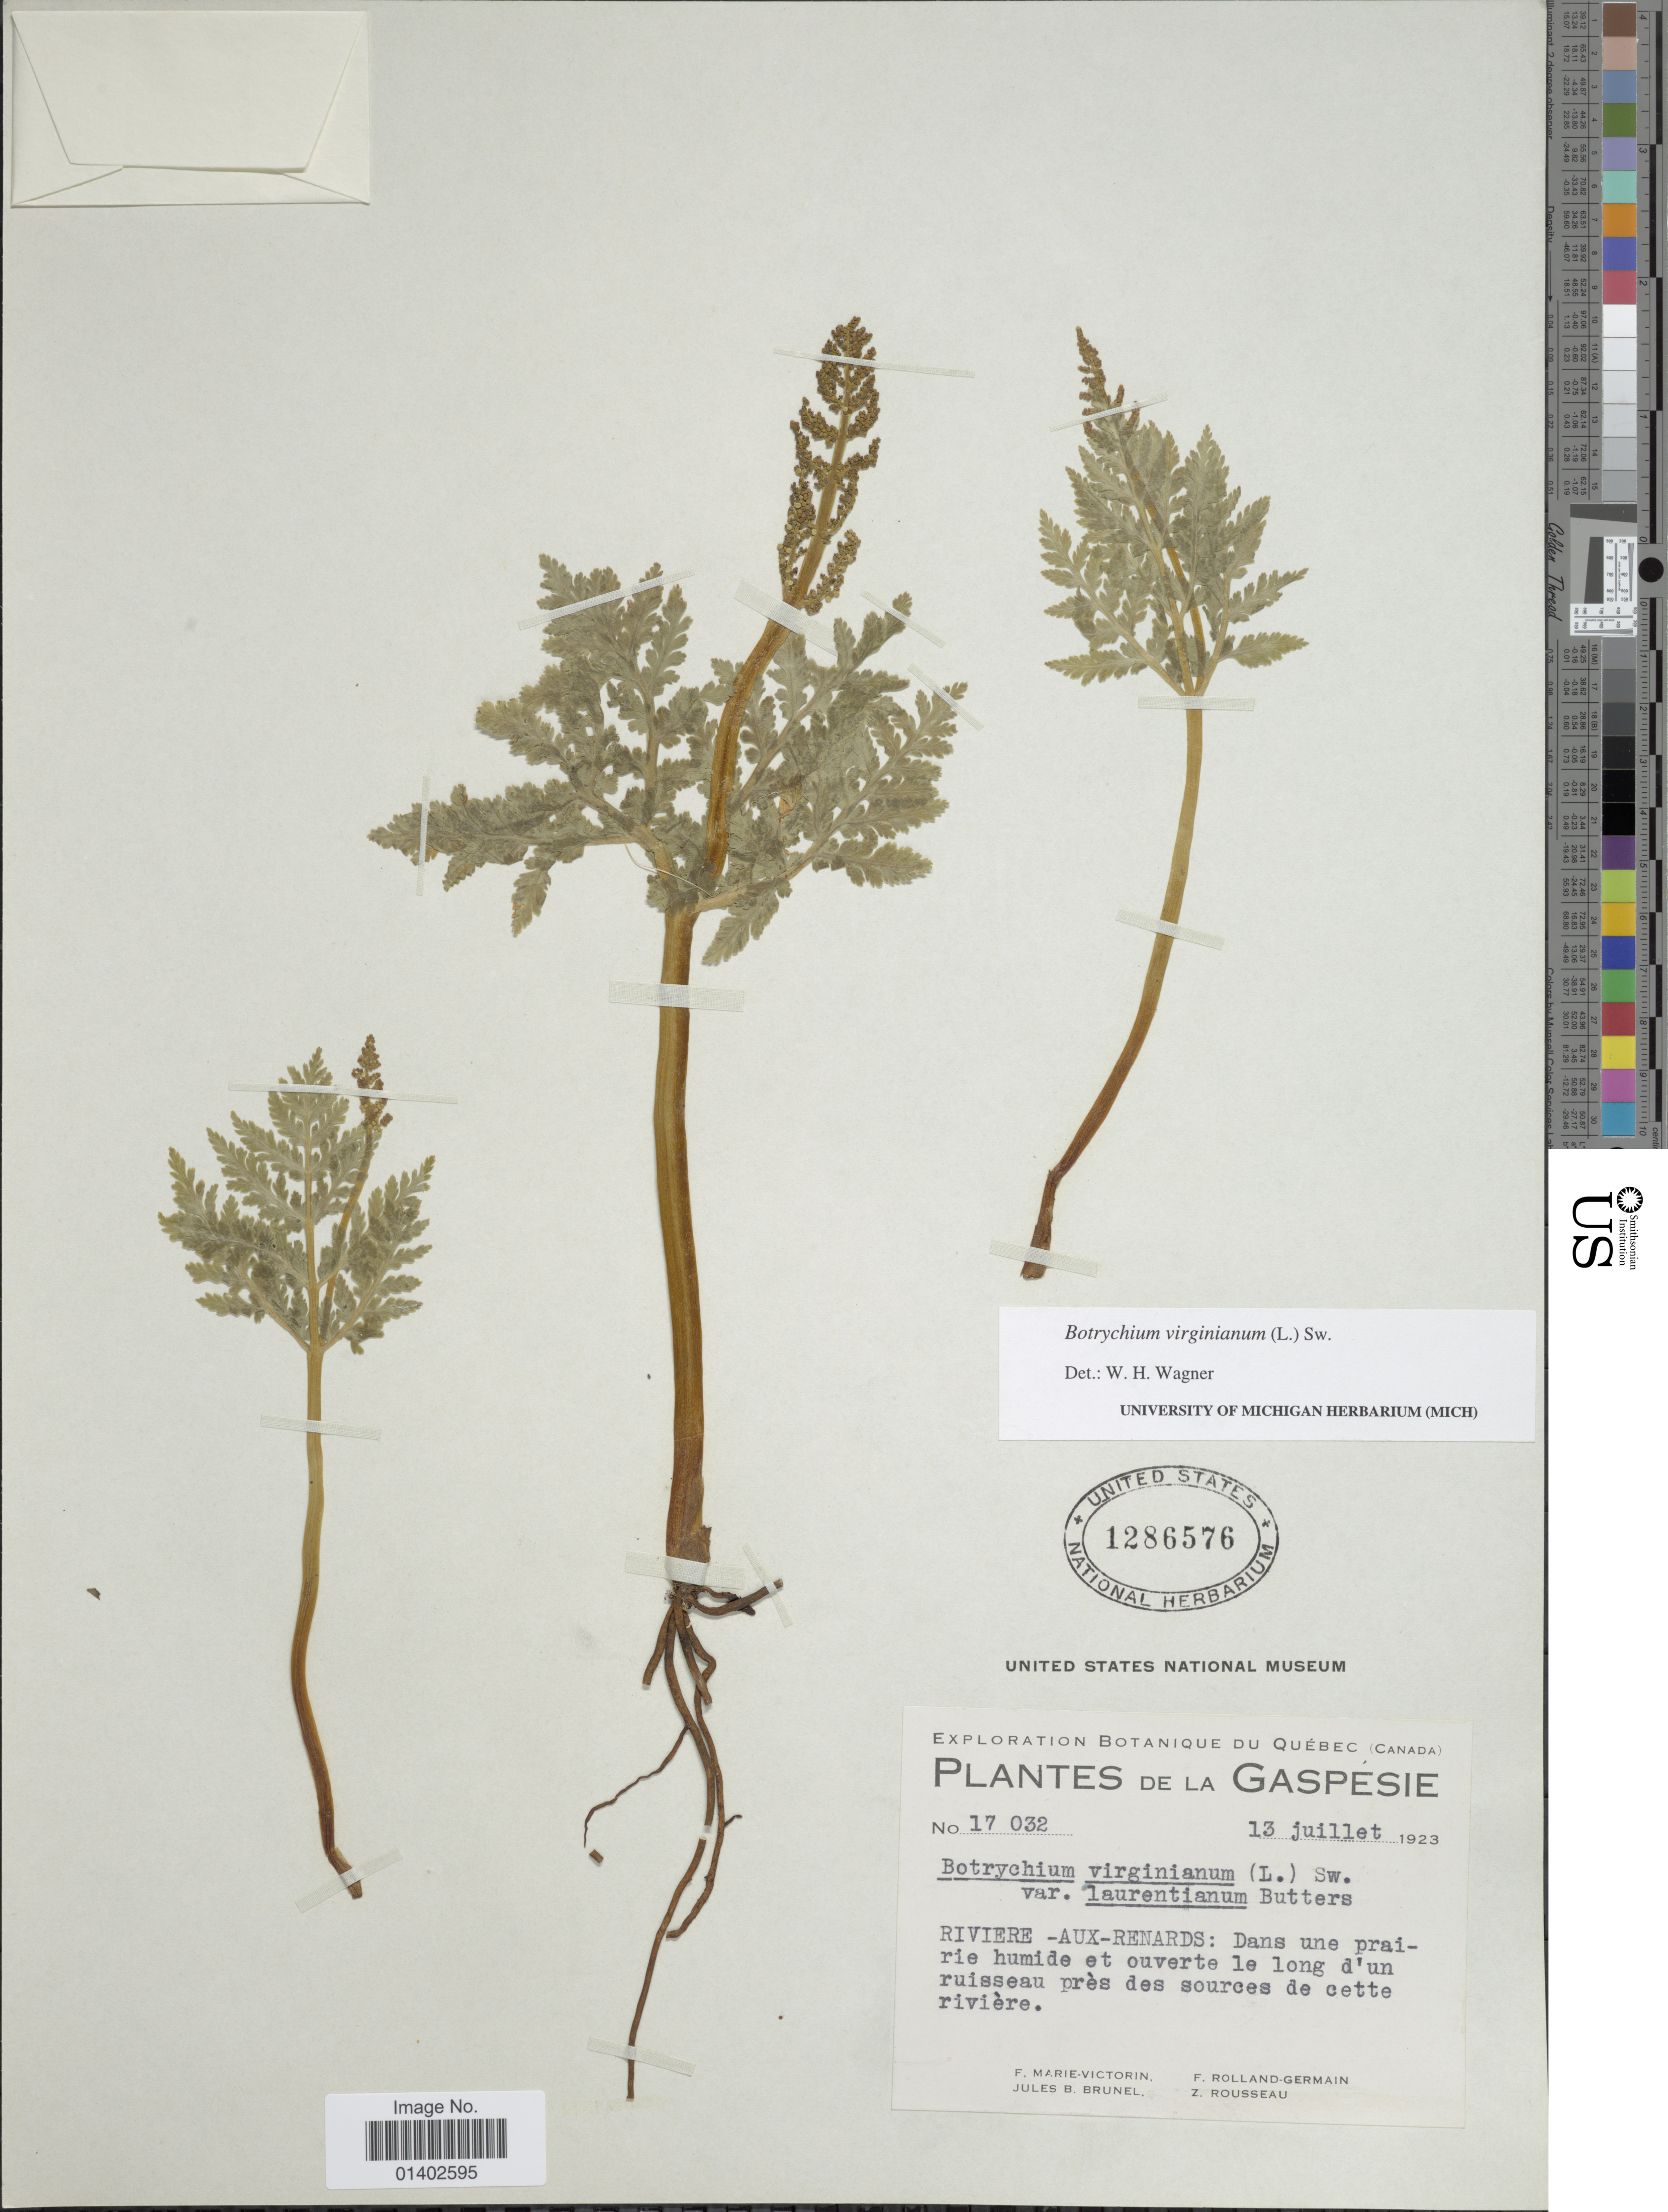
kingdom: Plantae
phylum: Tracheophyta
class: Polypodiopsida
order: Ophioglossales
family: Ophioglossaceae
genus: Botrychium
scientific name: Botrychium virginianum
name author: (L.) Sw.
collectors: Fr. Marie-Victorin, J. Brunel, Rolland-Germain & Z. Rousseau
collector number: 17032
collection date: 1923-07-13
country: Canada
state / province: Quebec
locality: Gaspesie, Riviere-Aux-Renards: Dans une prairie humide et ouverte le long d'un ruisseau près des sources de cette rivière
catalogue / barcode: US 1286576